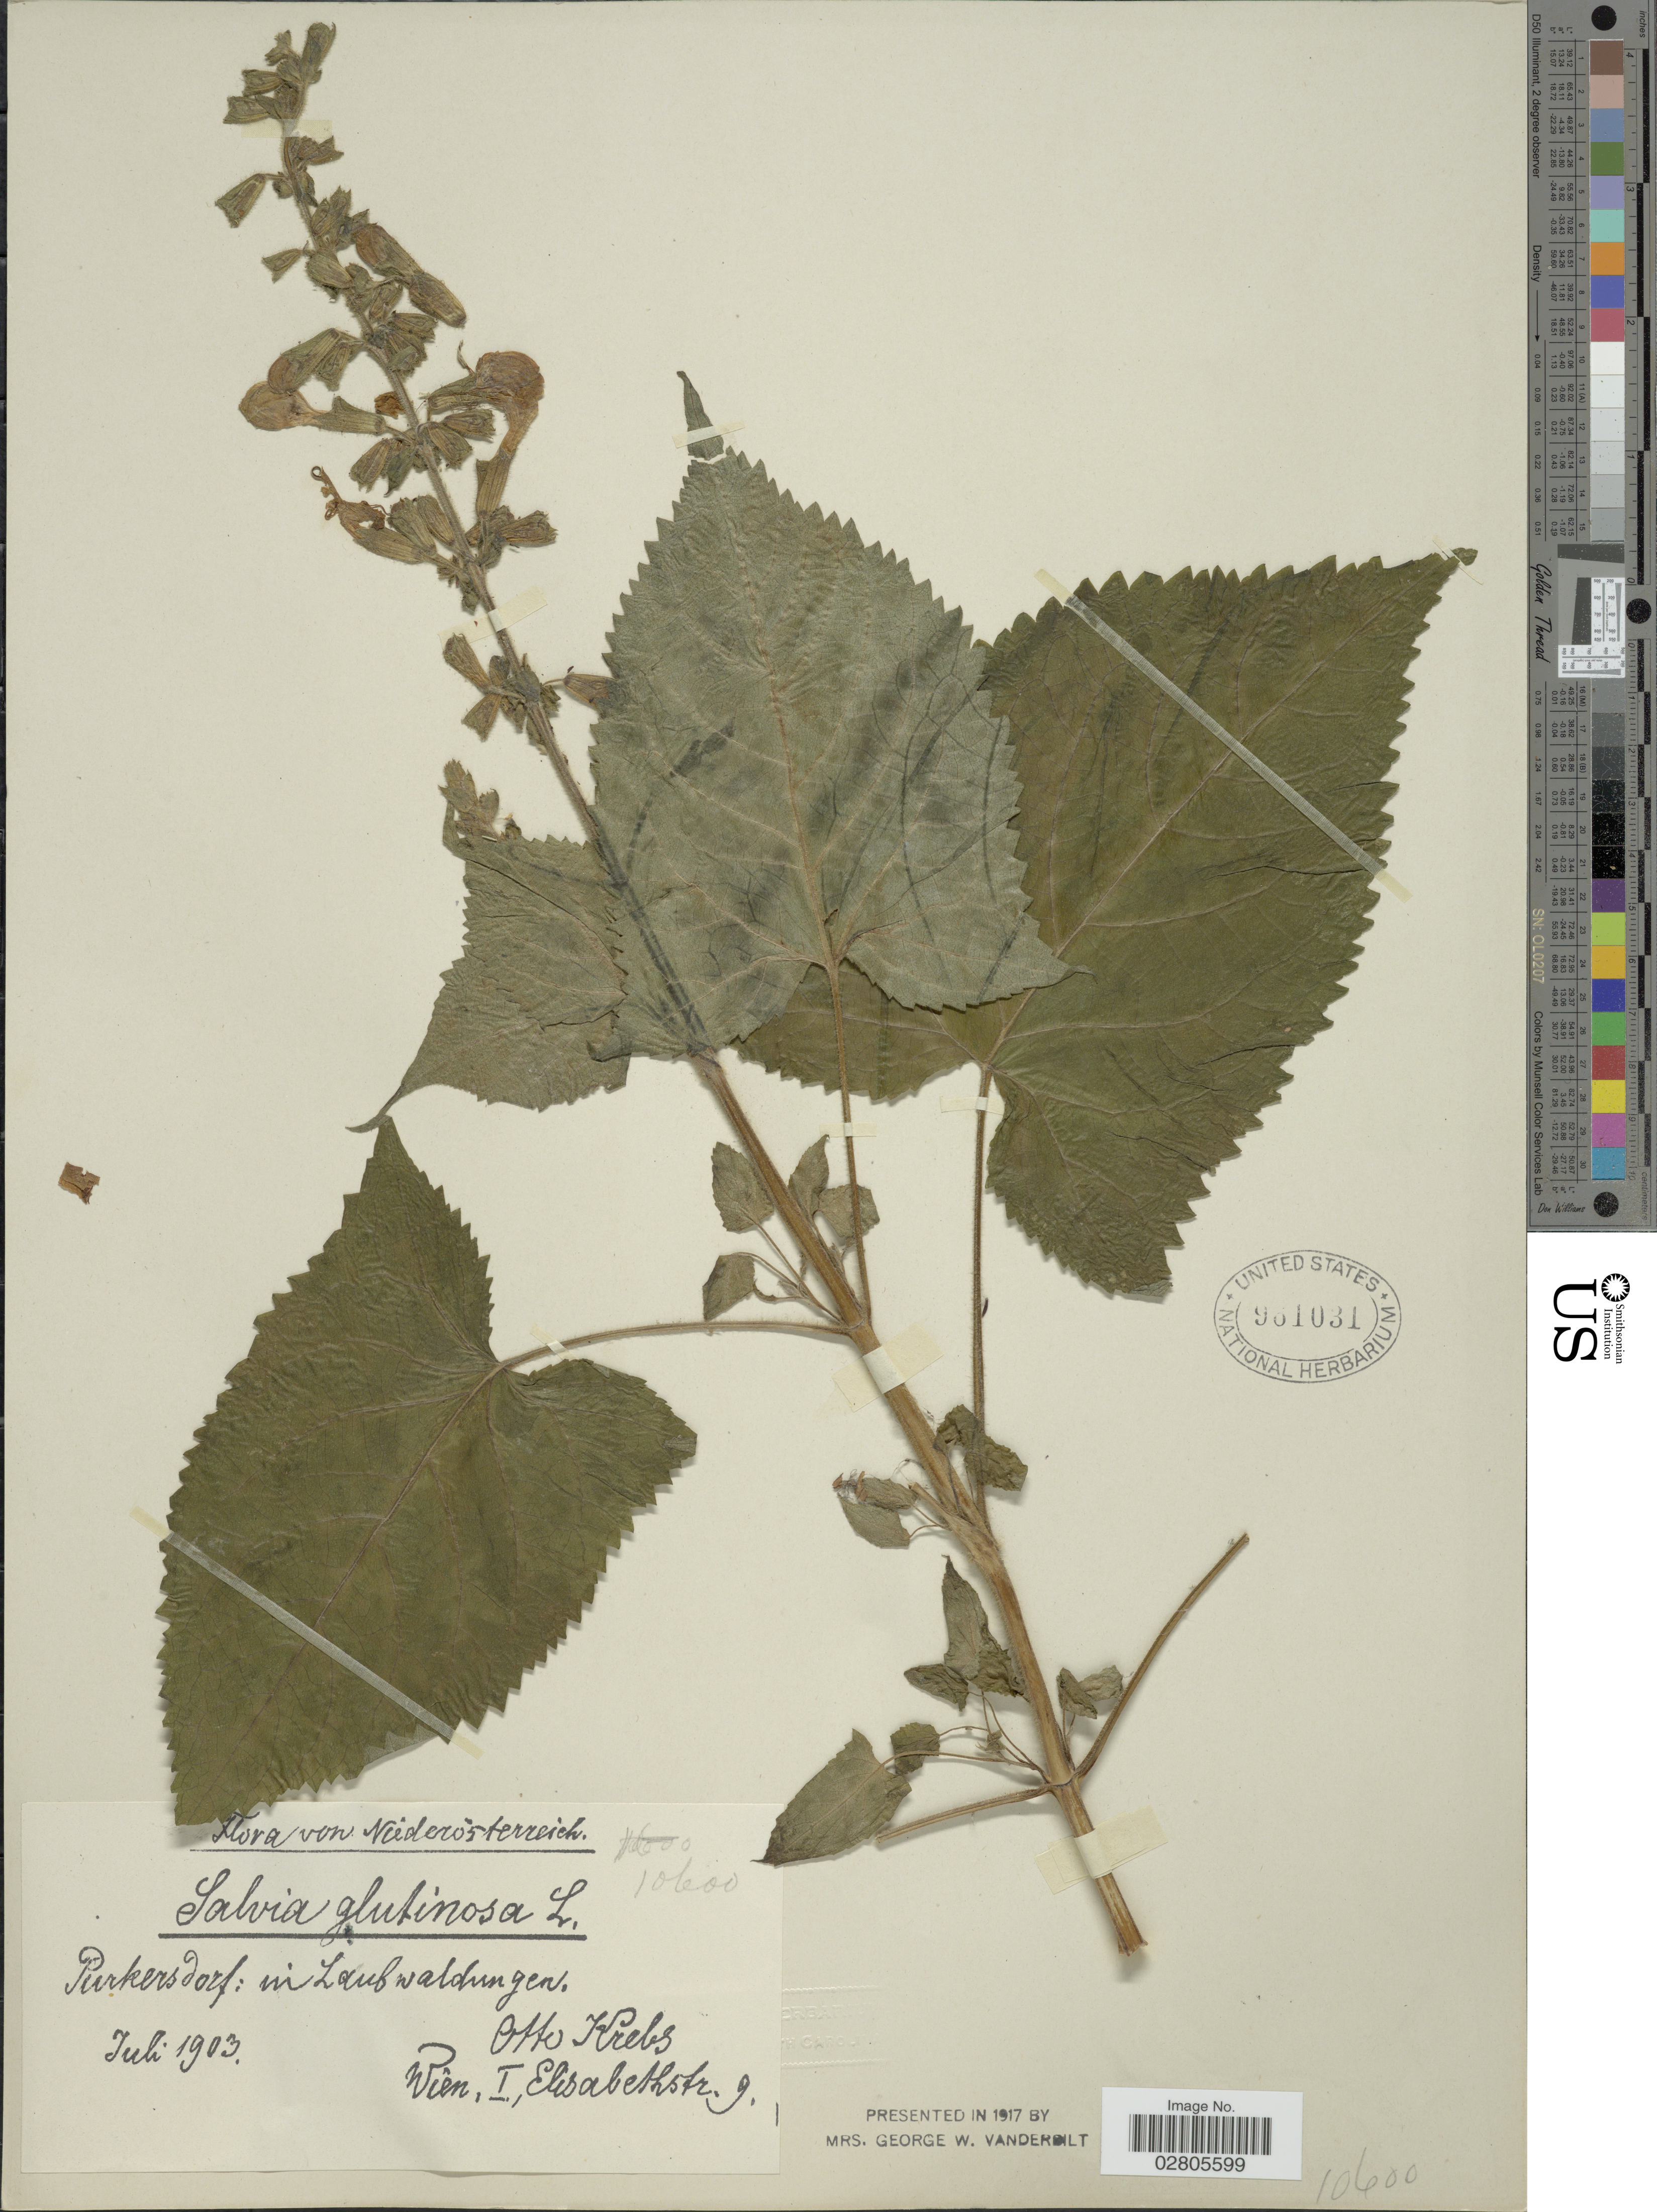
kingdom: Plantae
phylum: Tracheophyta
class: Magnoliopsida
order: Lamiales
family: Lamiaceae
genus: Salvia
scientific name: Salvia glutinosa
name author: L.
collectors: O. Krebs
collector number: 10600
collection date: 1903-07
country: Austria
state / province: Niederosterreich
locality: Purkersdorf: in Laufwaldungen.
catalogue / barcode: US 961031